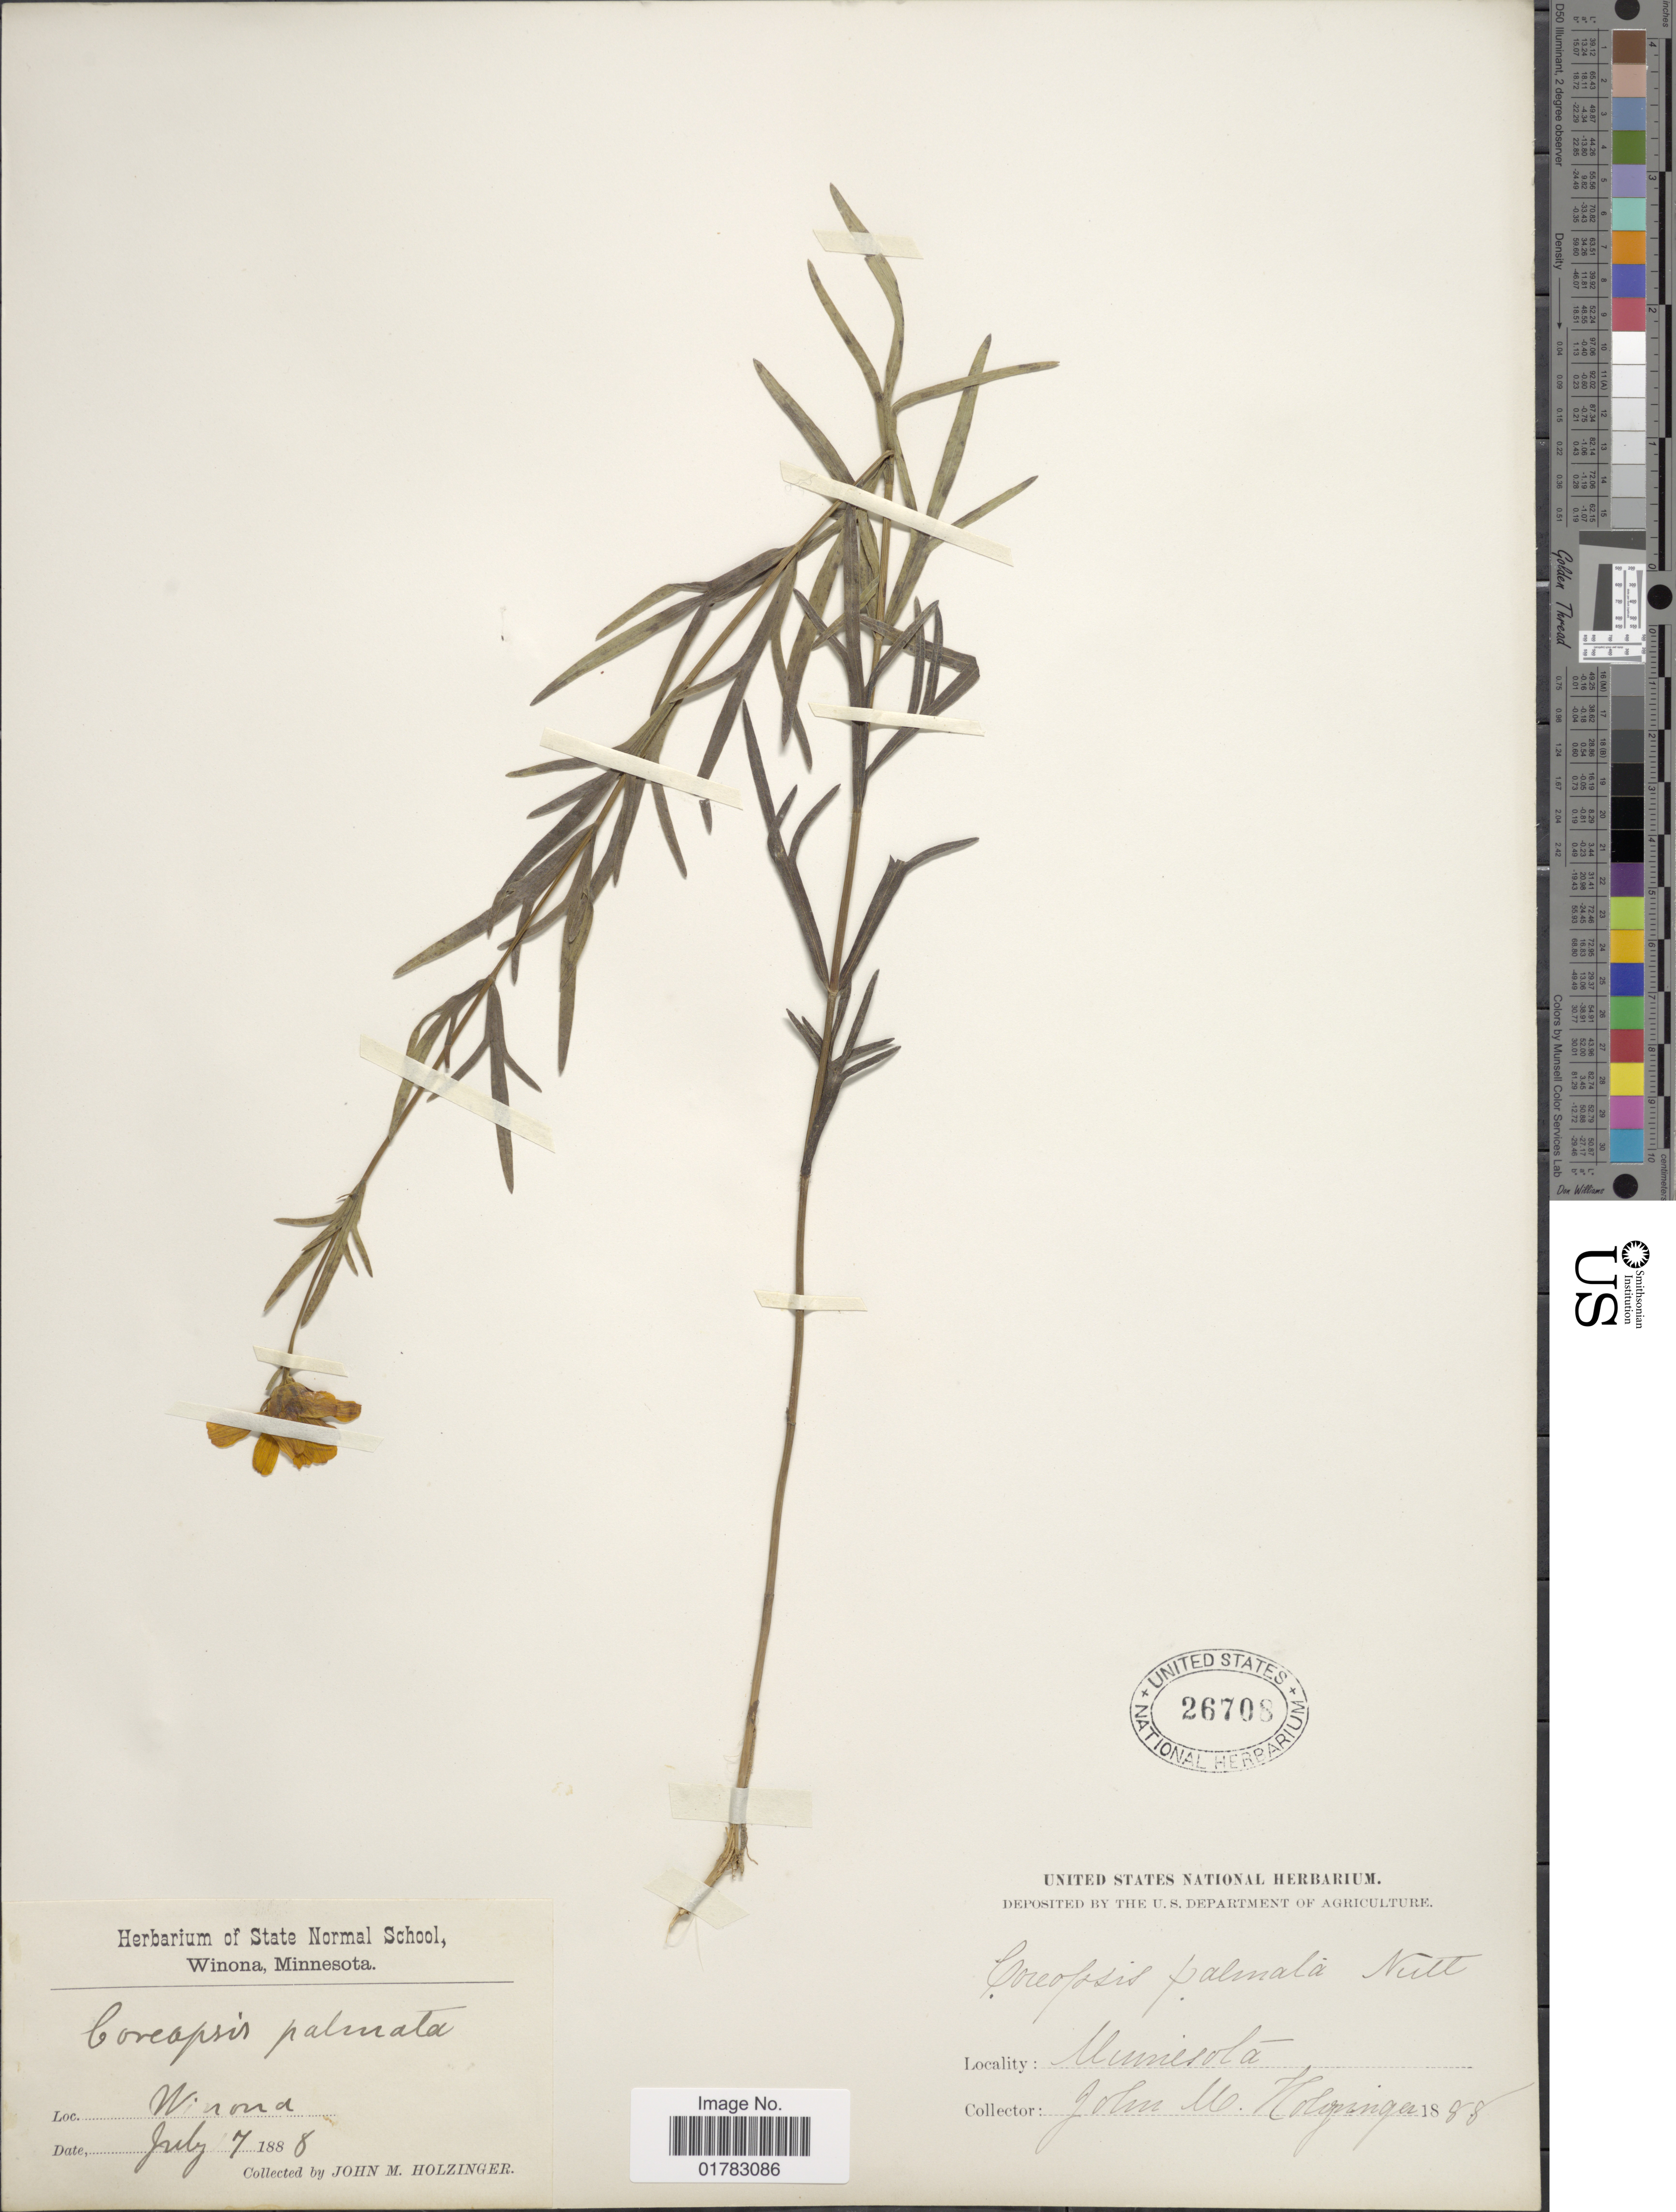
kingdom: Plantae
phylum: Tracheophyta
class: Magnoliopsida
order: Asterales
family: Asteraceae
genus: Coreopsis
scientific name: Coreopsis palmata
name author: Nutt.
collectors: J. M. Holzinger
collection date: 1888-07-07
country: United States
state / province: Minnesota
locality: Winona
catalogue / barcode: US 26708